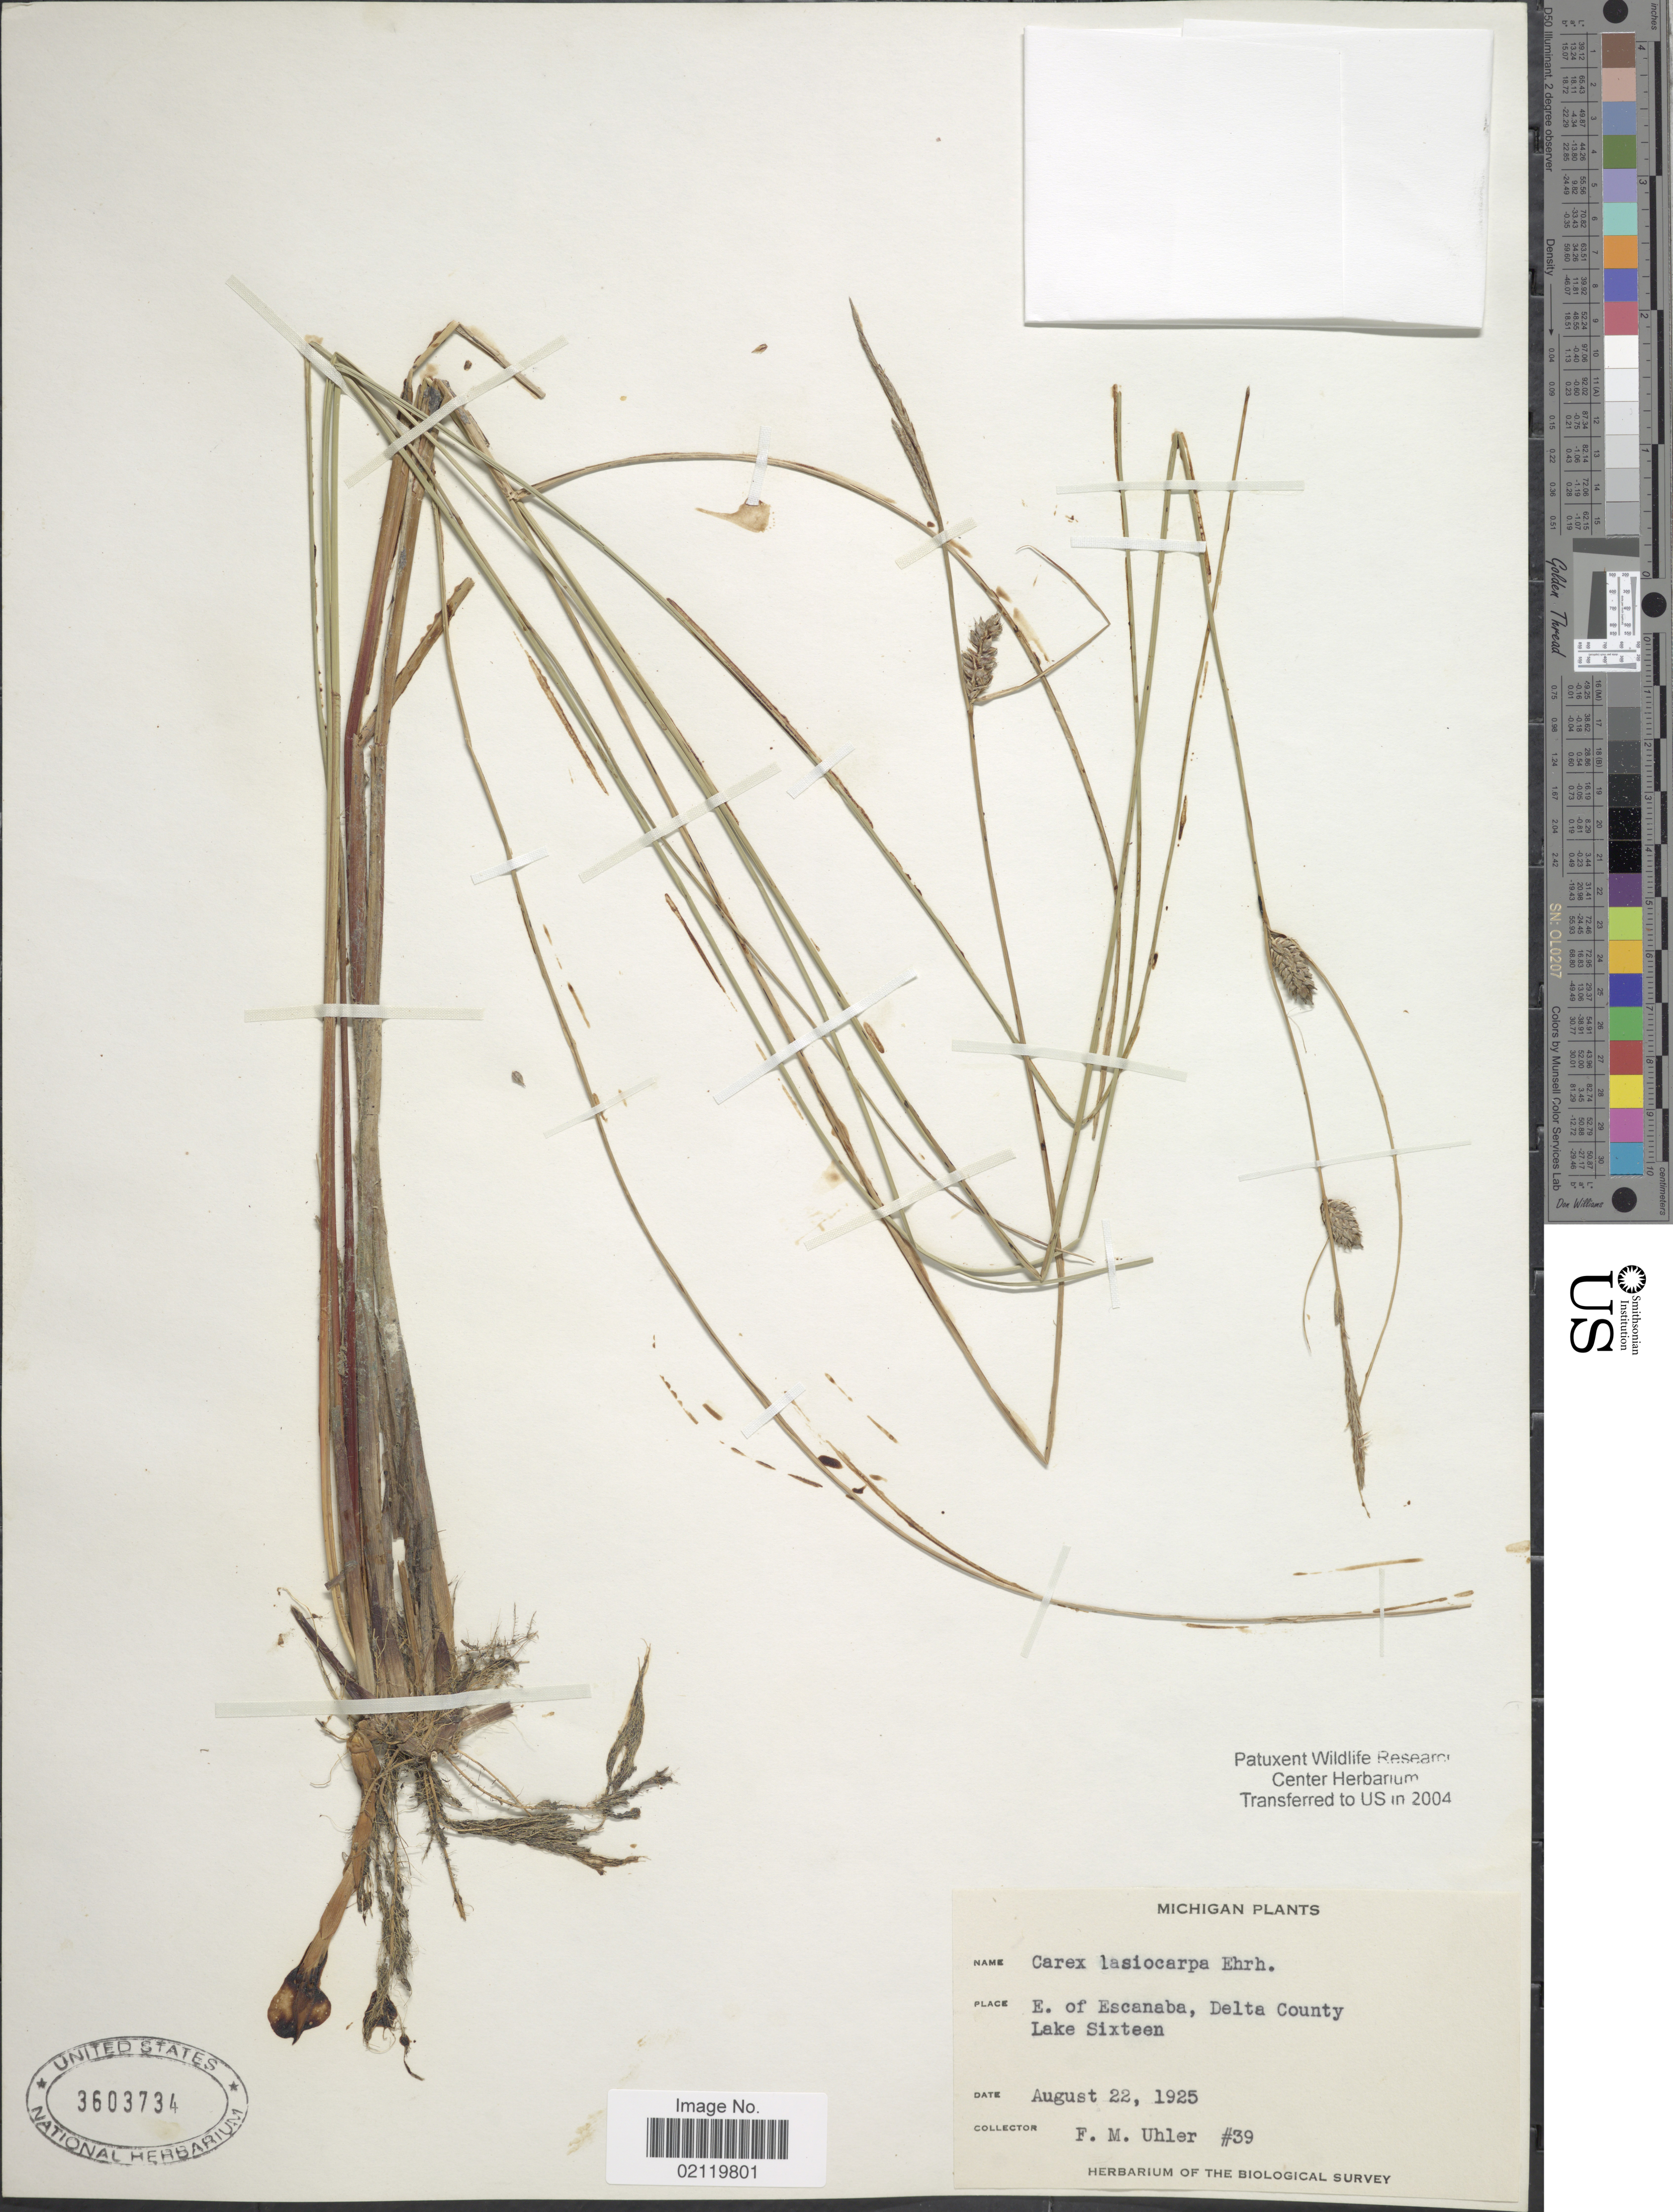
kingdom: Plantae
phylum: Tracheophyta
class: Liliopsida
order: Poales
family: Cyperaceae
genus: Carex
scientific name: Carex lasiocarpa var. americana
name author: Fernald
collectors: F. M. Uhler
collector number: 39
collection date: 1925-08-22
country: United States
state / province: Michigan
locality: E. of Escanaba, Delta County. Lake Sixteen.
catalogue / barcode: US 3603734